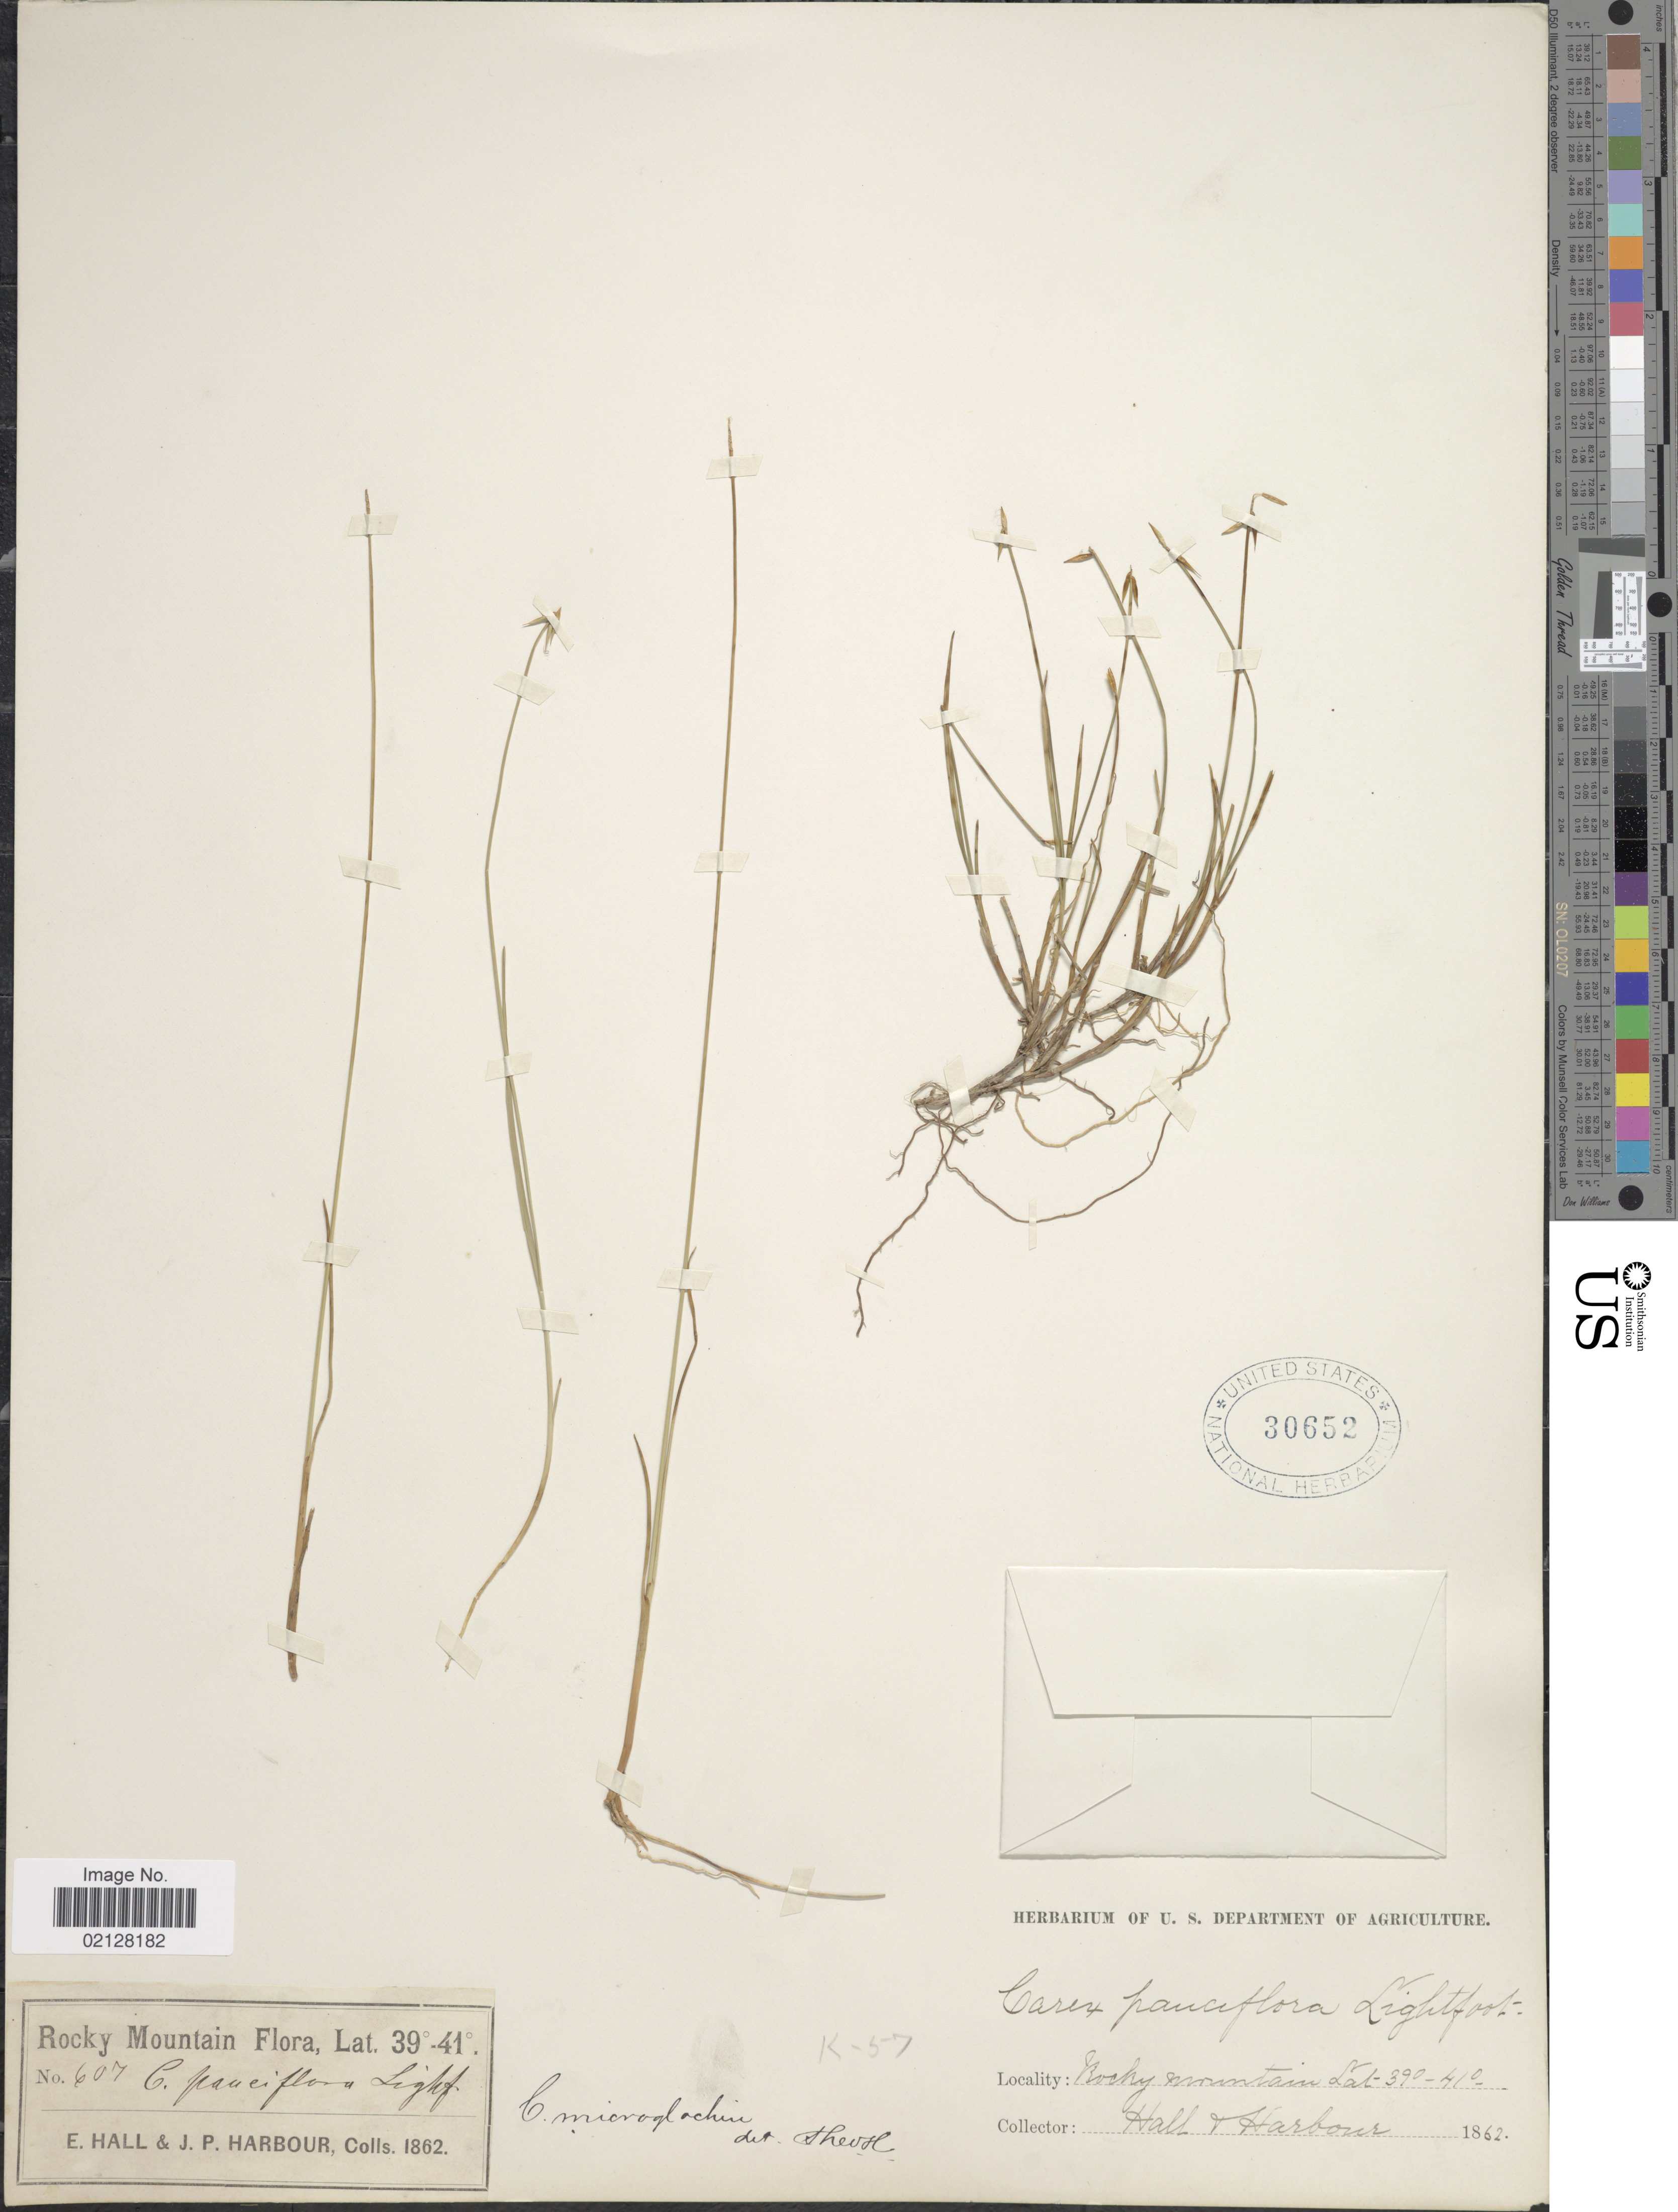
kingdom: Plantae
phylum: Tracheophyta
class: Liliopsida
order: Poales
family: Cyperaceae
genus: Carex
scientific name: Carex pauciflora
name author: Lightf.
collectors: E. Hall & J. Harbour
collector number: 607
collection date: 1862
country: United States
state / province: Colorado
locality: Rocky Mtns.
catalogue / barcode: US 30652